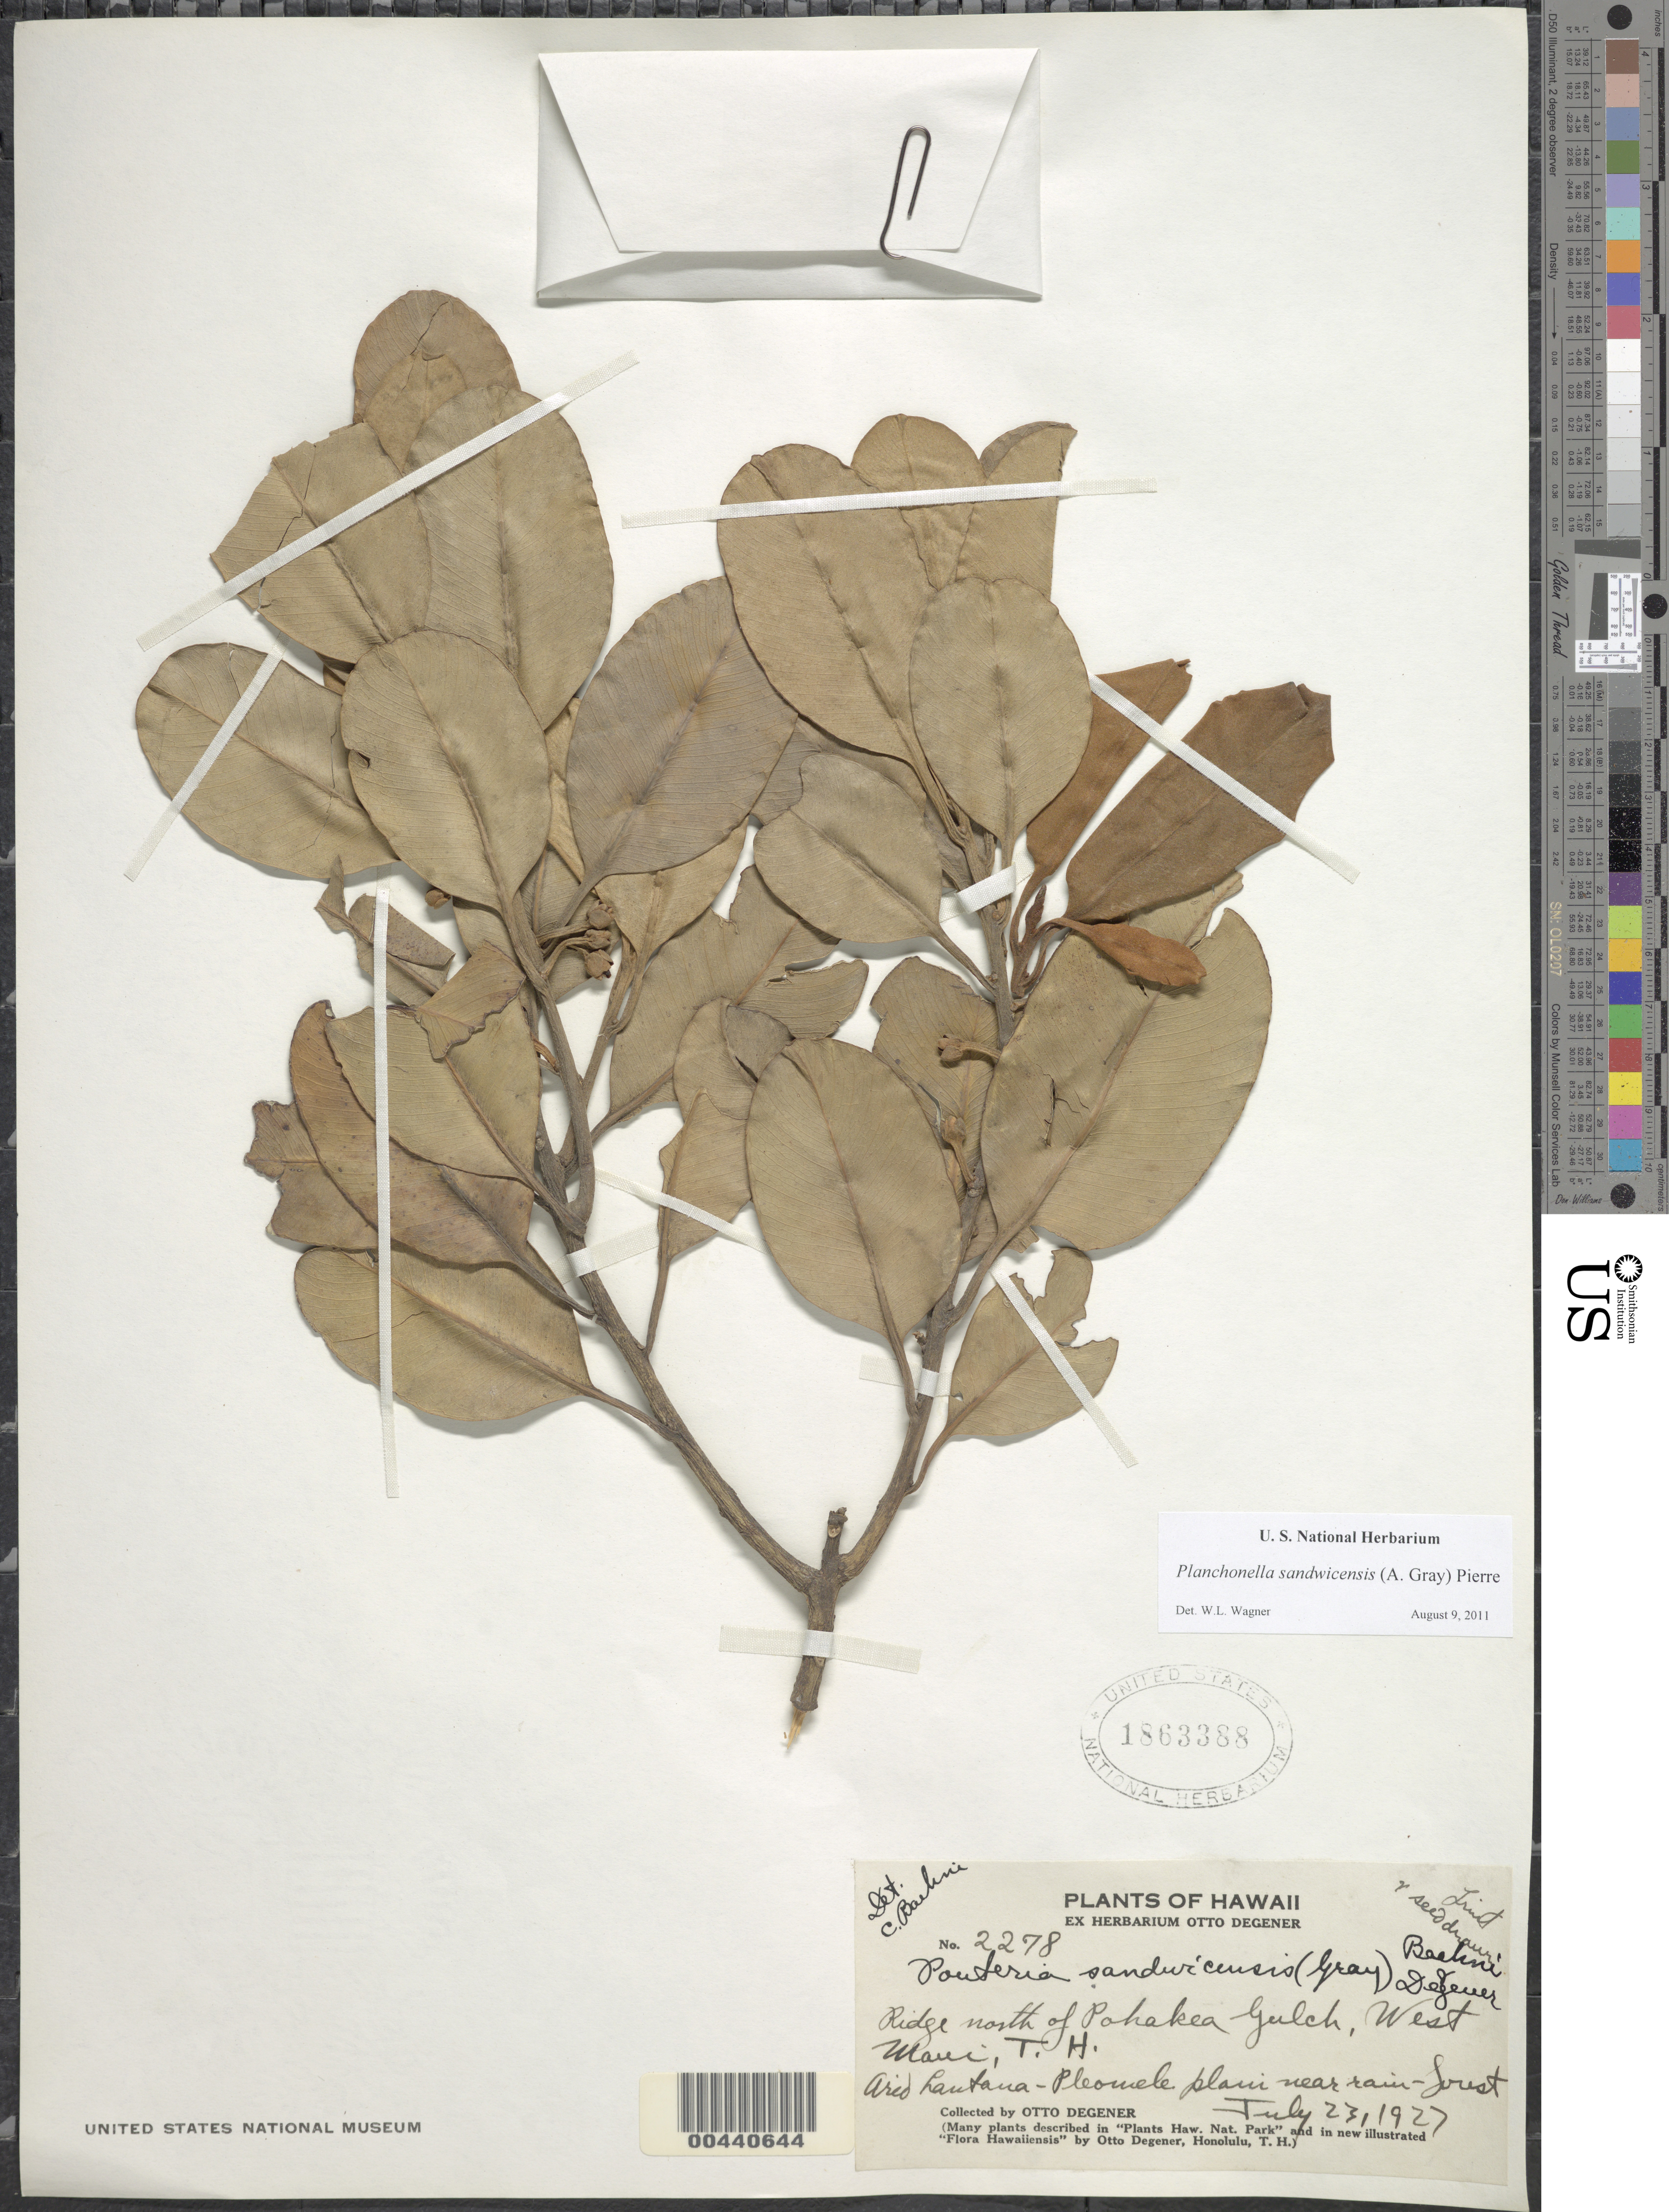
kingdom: Plantae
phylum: Tracheophyta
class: Magnoliopsida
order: Ericales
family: Sapotaceae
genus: Planchonella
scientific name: Planchonella sandwicensis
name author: (A. Gray) Pierre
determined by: Havran, J. C.; et al.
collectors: O. Degener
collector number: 2278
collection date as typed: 23 Jul 1927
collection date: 1927-07-23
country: United States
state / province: Hawaii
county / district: Maui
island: Maui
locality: Ridge north of Pohakea Gulch, West Maui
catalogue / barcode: US 1863388